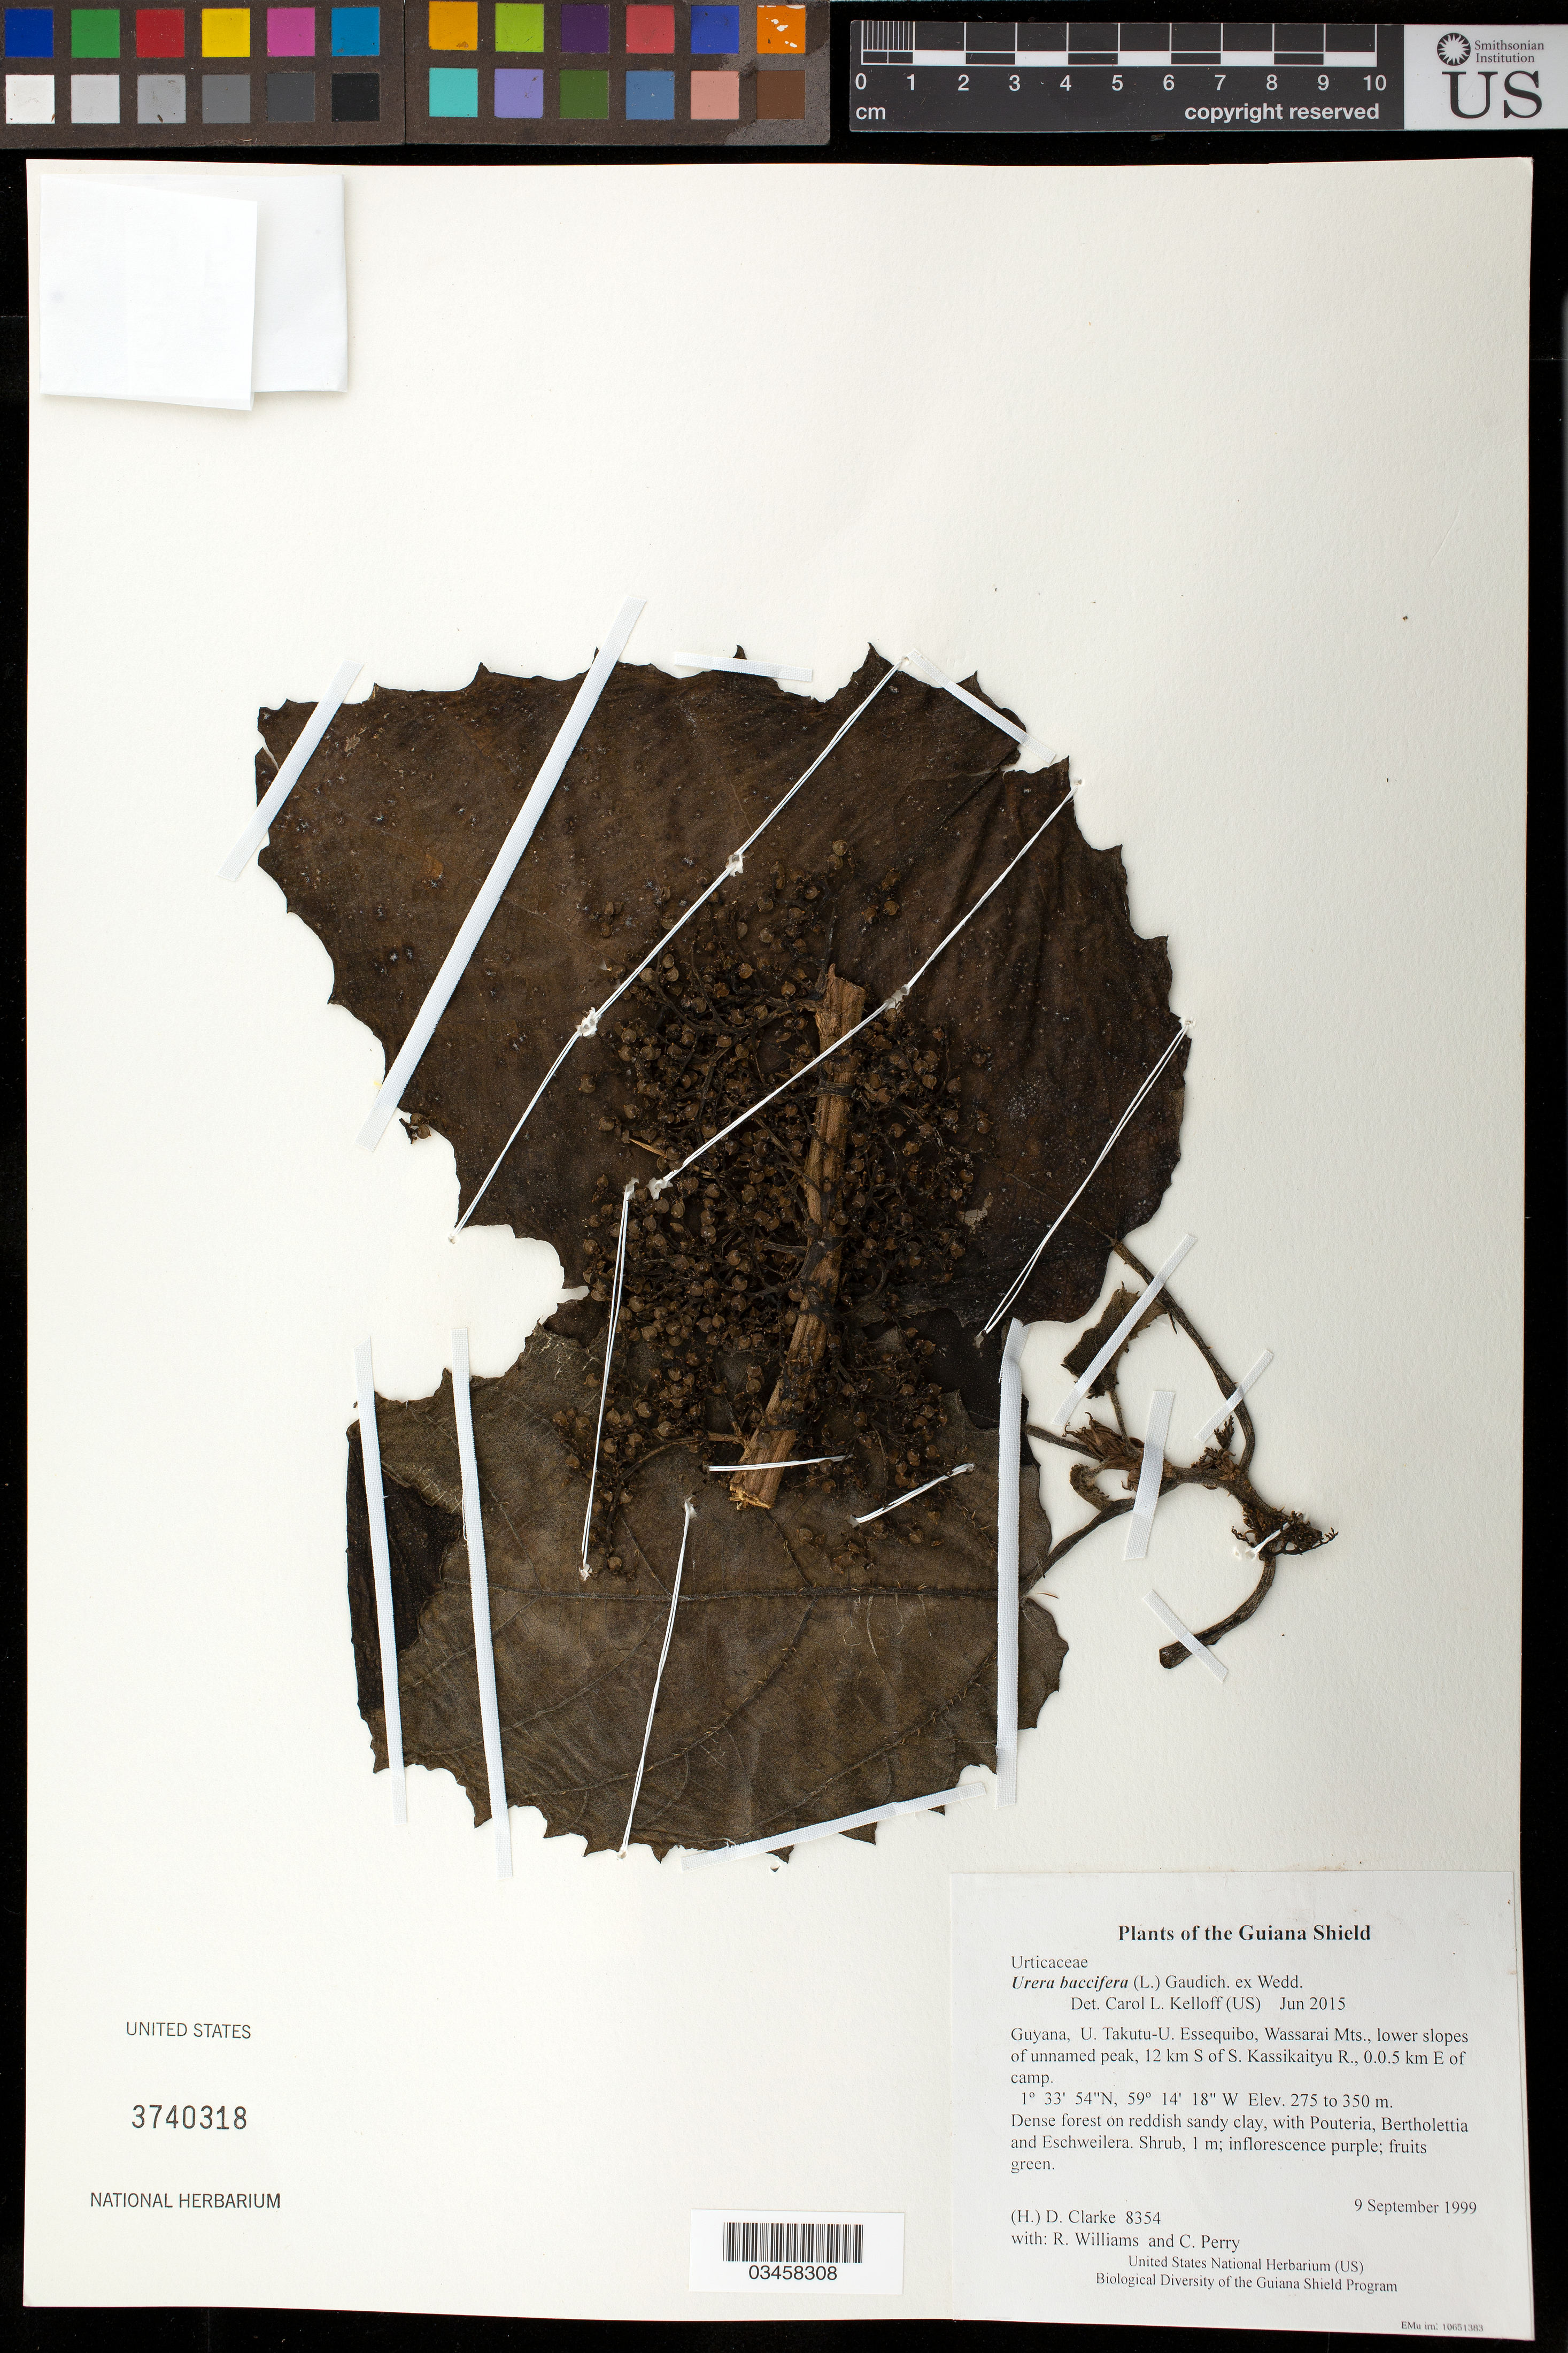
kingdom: Plantae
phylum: Tracheophyta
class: Magnoliopsida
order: Rosales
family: Urticaceae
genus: Urera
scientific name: Urera baccifera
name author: (L.) Gaudich. ex Wedd.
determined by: Kelloff, Carol L., (US), Smithsonian Institution - National Museum of Natural History (UNITED STATES)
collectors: H. D. Clarke, R. Williams & C. Perry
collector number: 8354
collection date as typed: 9 September 1999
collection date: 1999-09-09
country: Guyana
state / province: U. Takutu-U. Essequibo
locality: Wassarai Mts., lower slopes of unnamed peak, 12 km S of S. Kassikaityu R., 0.0.5 km E of camp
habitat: Dense forest on reddish sandy clay, with Pouteria, Bertholettia and Eschweilera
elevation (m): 275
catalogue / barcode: US 3740318